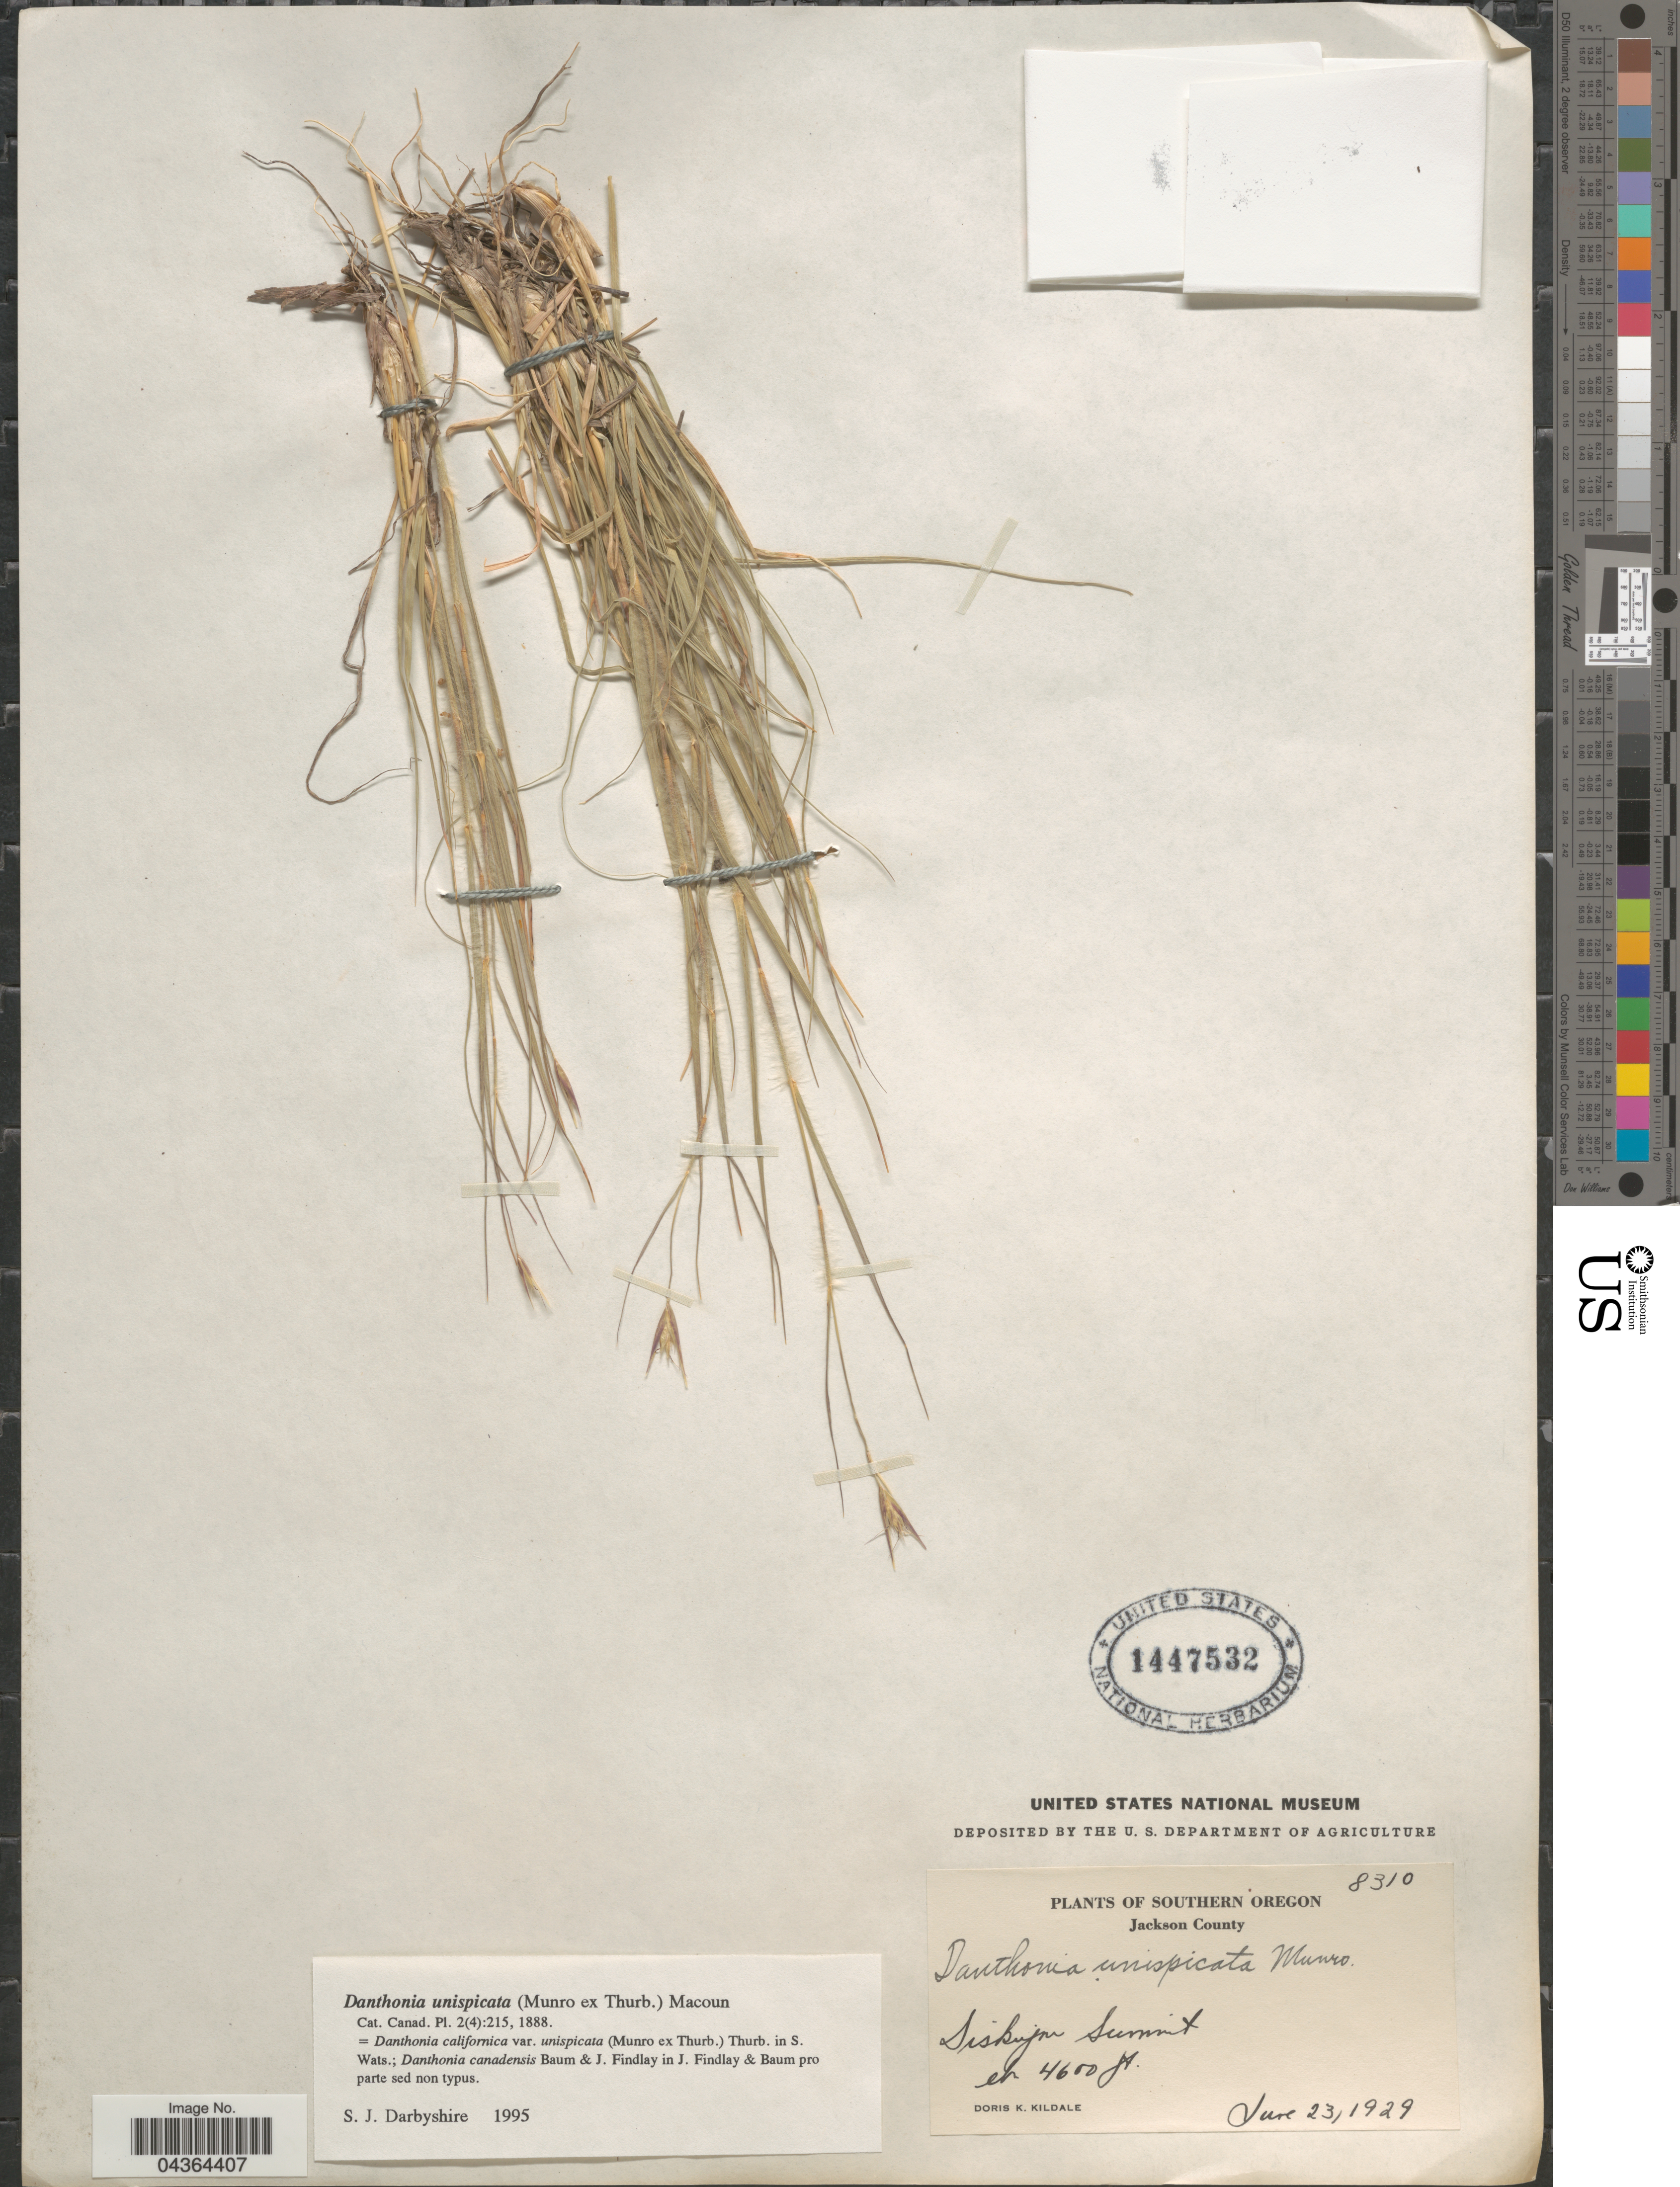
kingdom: Plantae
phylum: Tracheophyta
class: Liliopsida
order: Poales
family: Poaceae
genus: Danthonia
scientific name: Danthonia unispicata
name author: (Thurb.) Munro ex Macoun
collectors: D. Kildale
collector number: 8310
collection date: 1929-06-23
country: United States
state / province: Oregon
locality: Southern Oregon. Jackson County. Siskiyou Summit.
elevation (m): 1402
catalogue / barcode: US 1447532